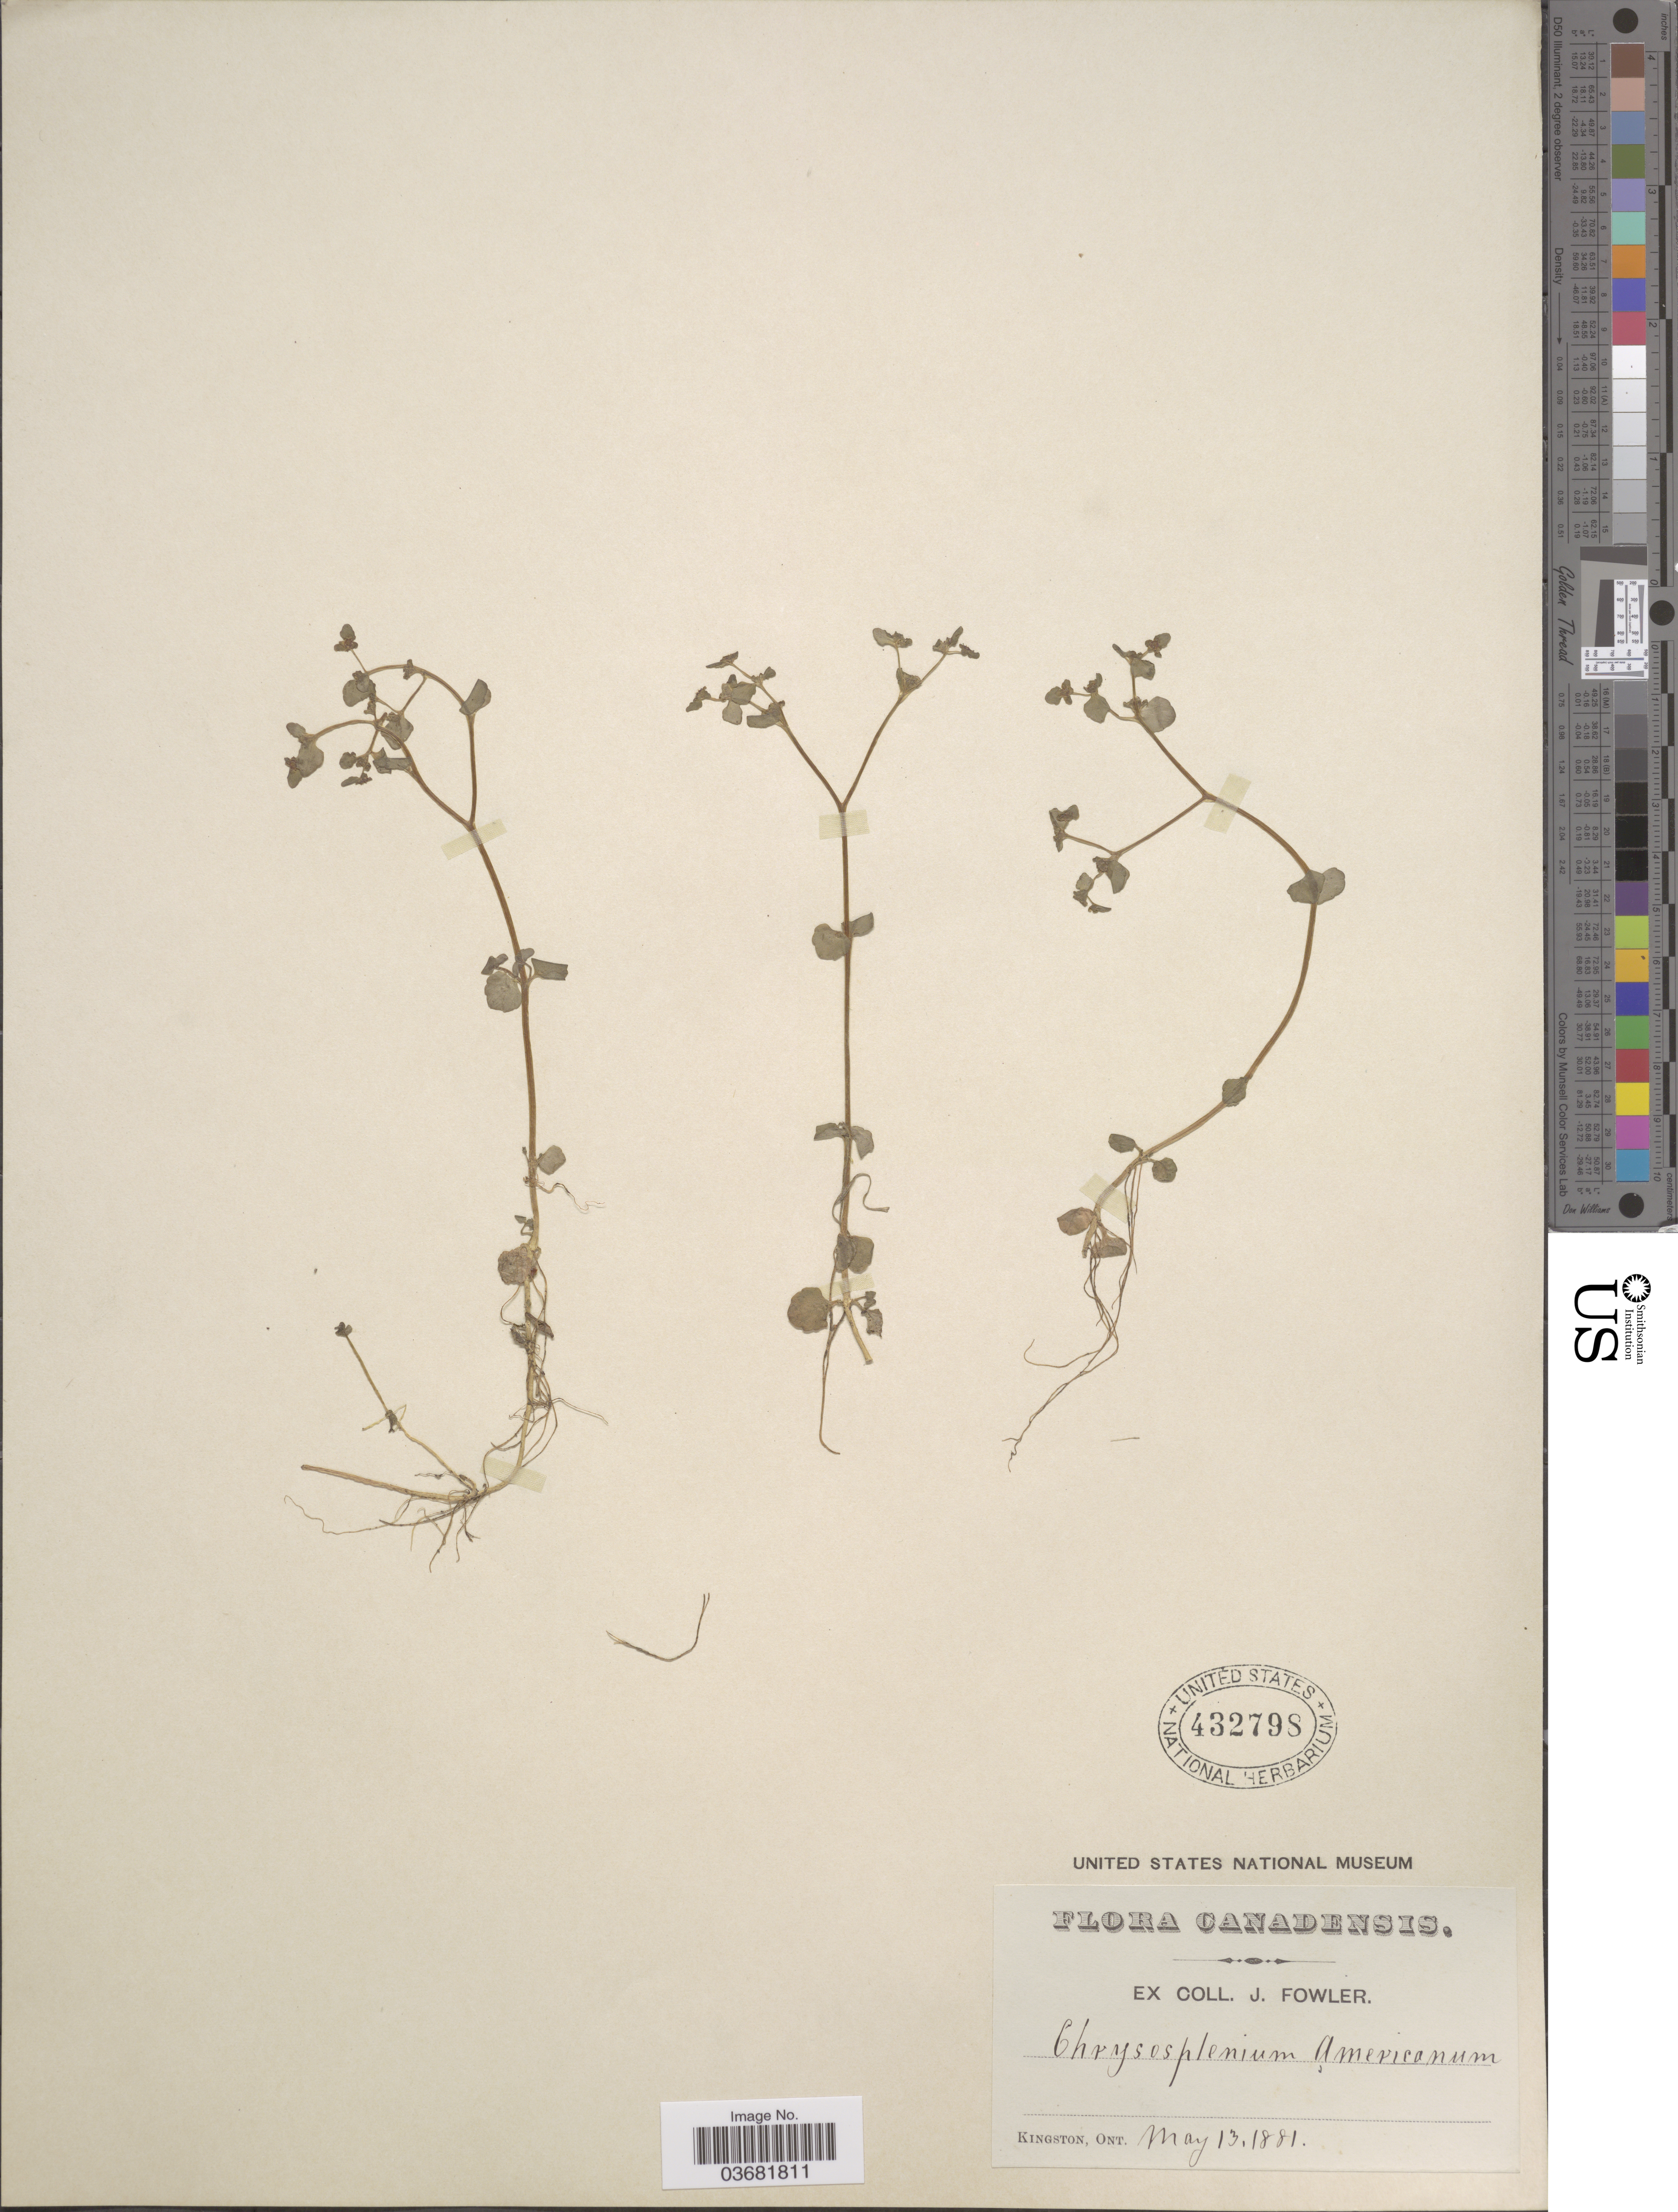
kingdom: Plantae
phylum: Tracheophyta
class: Magnoliopsida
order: Saxifragales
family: Saxifragaceae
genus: Chrysosplenium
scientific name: Chrysosplenium americanum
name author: Schwein.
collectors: J. Fowler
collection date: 1881-05-13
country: Canada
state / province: Ontario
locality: Canadensis. Kingston.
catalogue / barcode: US 432798